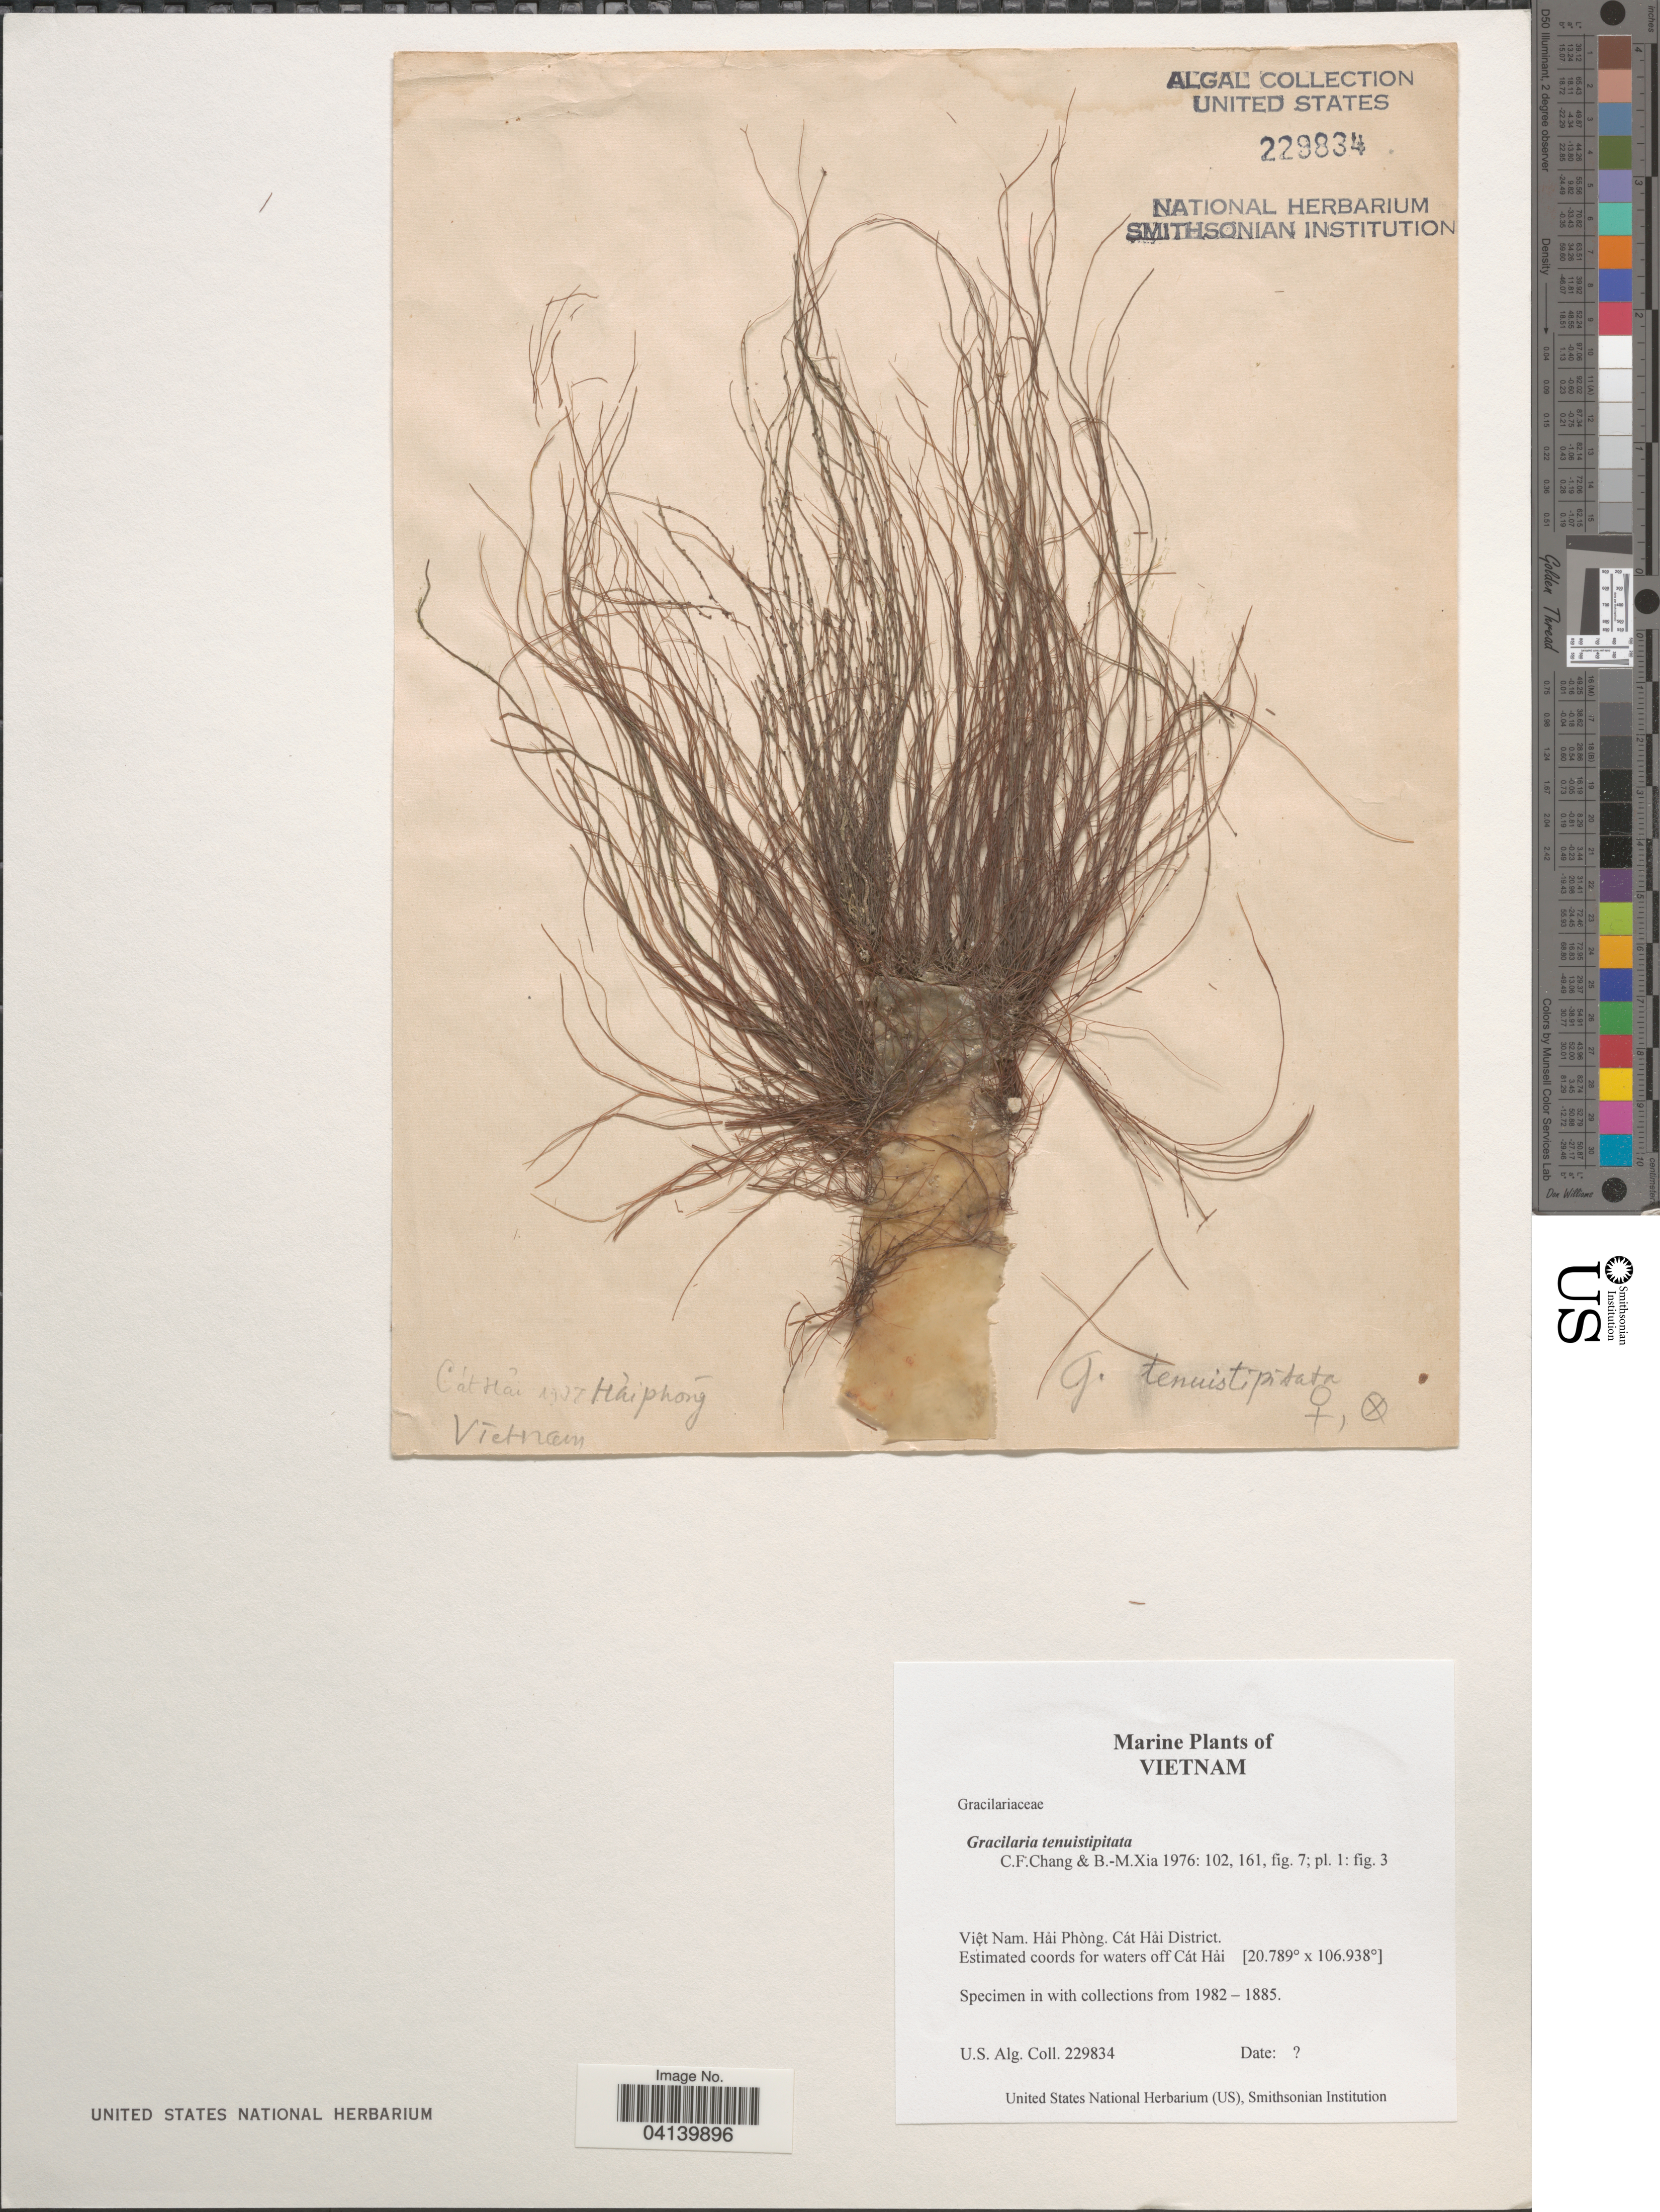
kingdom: Plantae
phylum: Rhodophyta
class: Florideophyceae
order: Gracilariales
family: Gracilariaceae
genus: Gracilaria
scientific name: Gracilaria tenuistipitata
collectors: U. S. Alg.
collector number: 229834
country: Vietnam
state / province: Hai Phong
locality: Cát Hài District. Estimated coords for waters off Cát Hài.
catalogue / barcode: US 229834